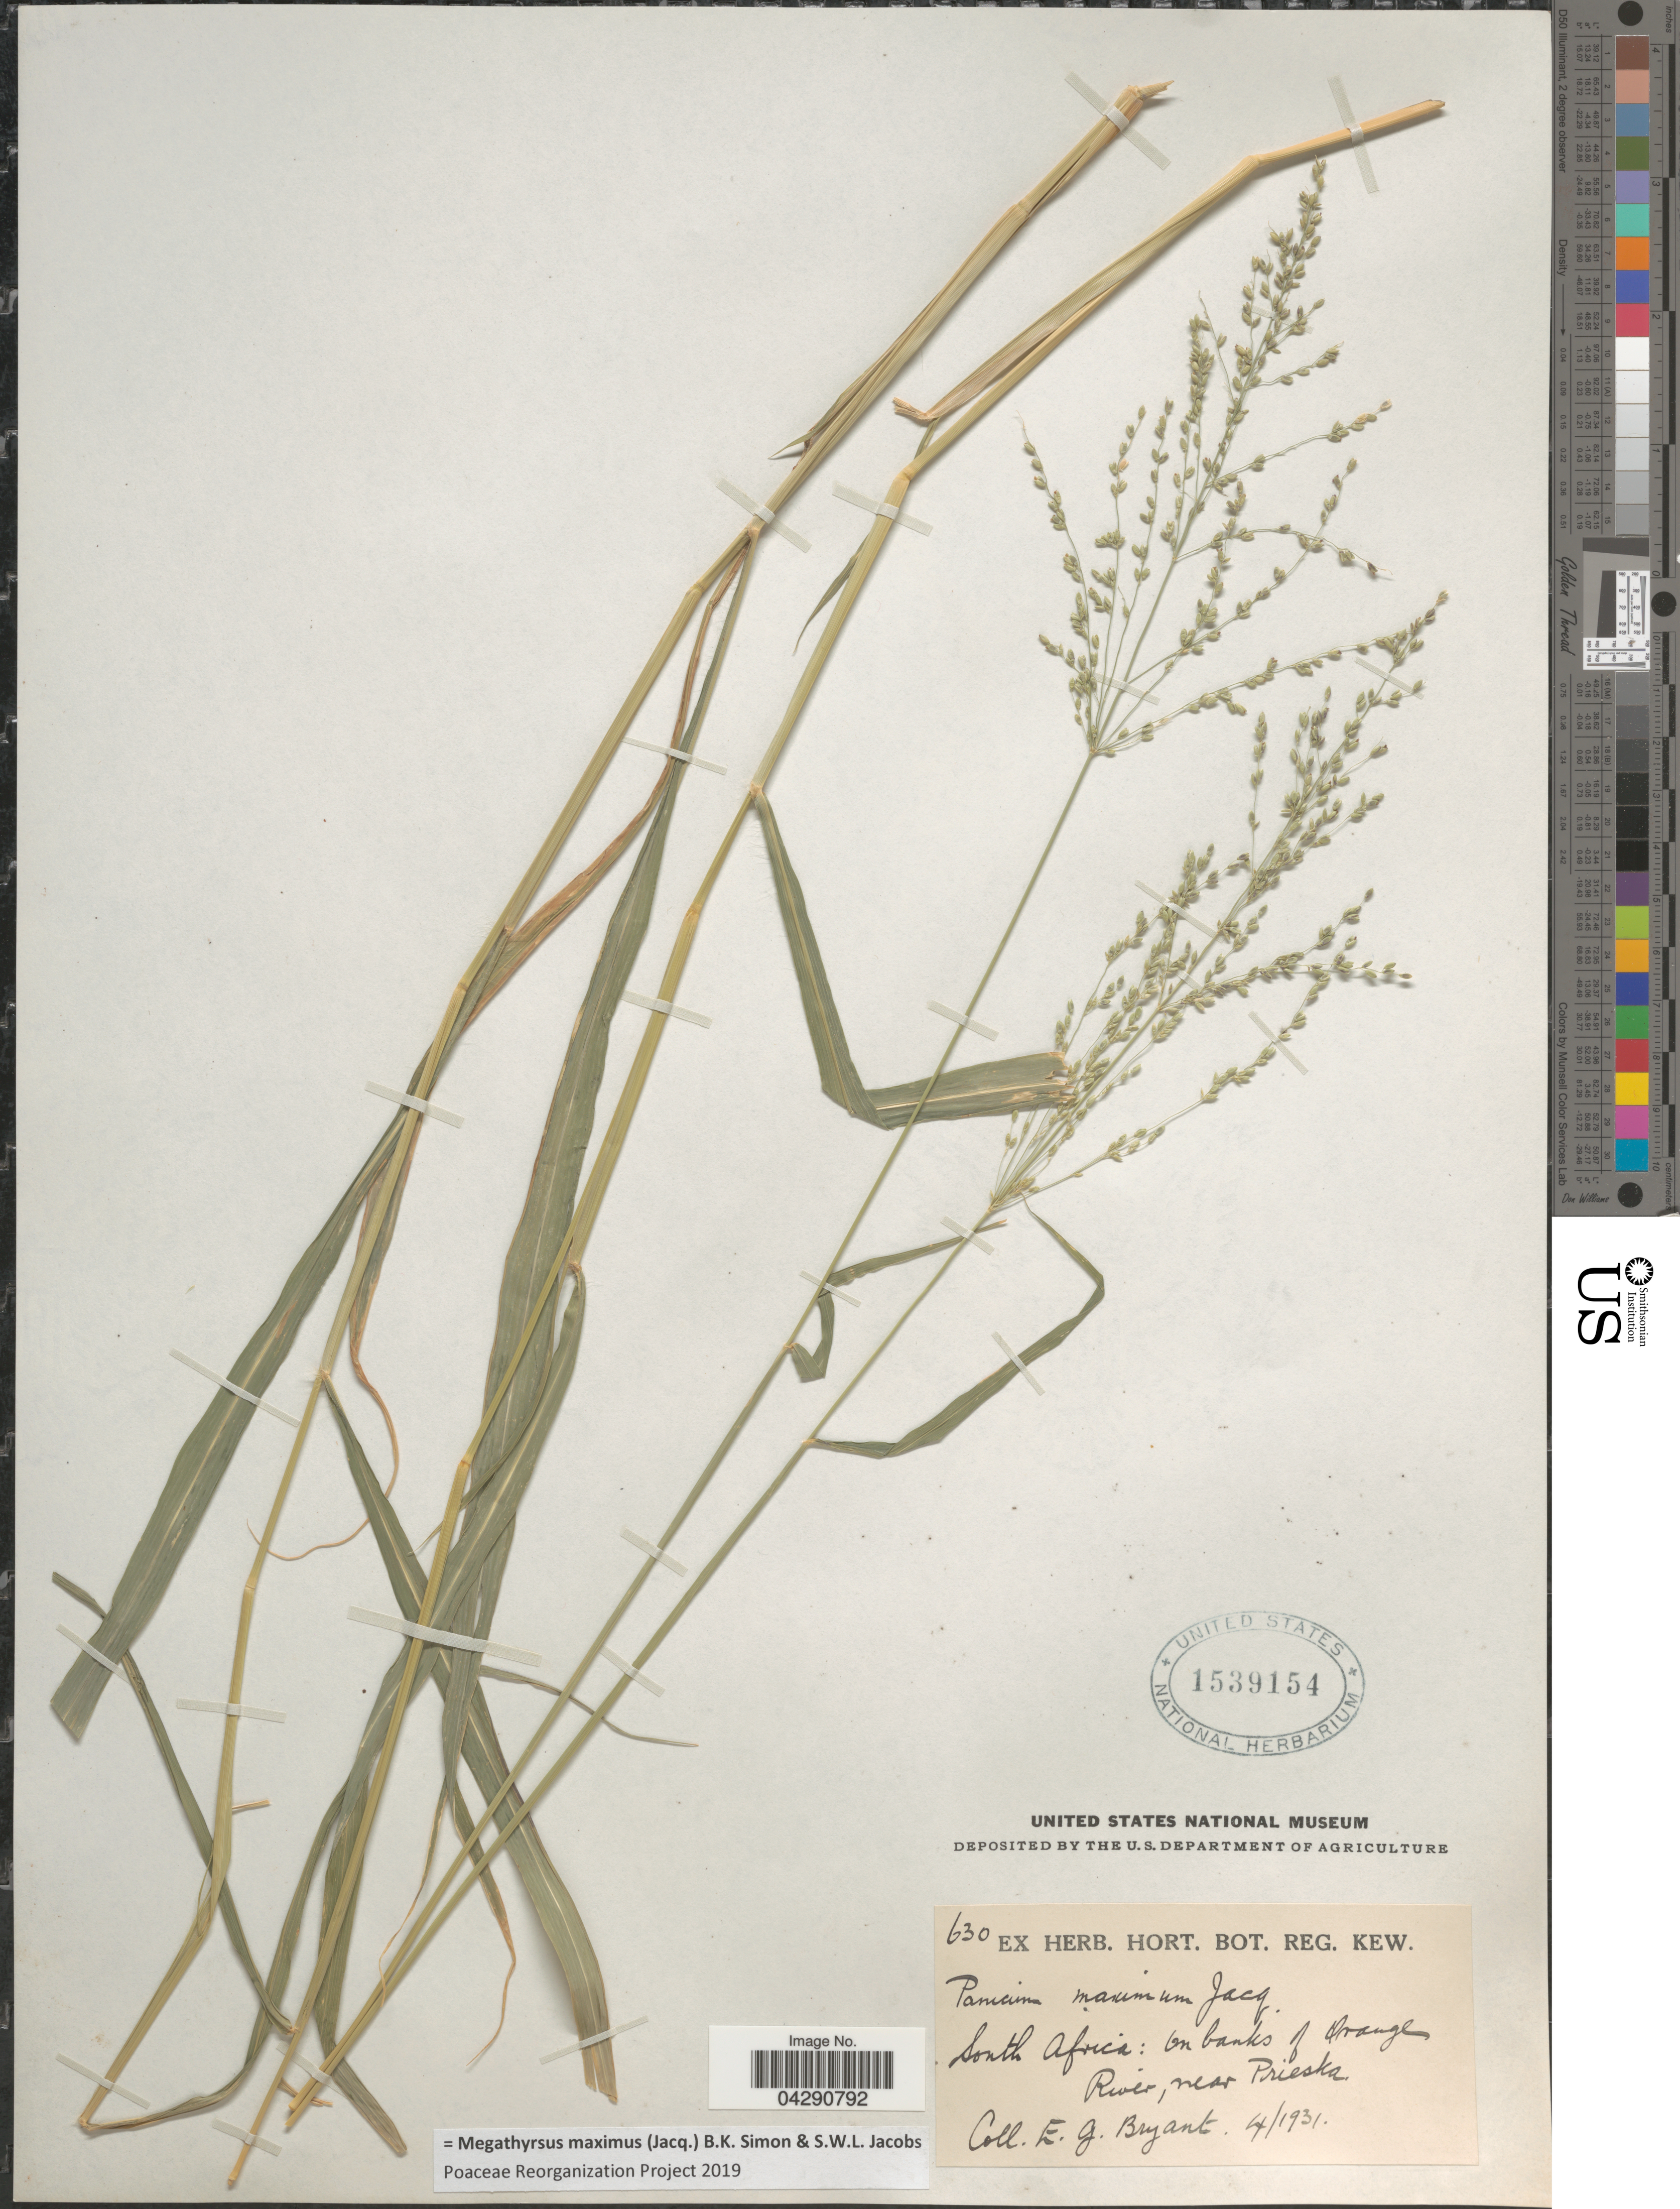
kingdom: Plantae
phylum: Tracheophyta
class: Liliopsida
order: Poales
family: Poaceae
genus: Megathyrsus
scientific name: Megathyrsus maximus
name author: (Jacq.) B.K. Simon & S.W.L. Jacobs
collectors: E. Bryant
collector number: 630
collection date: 1931-04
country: South Africa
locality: On banks of Orange River, near Prieska.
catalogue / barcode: US 1539154